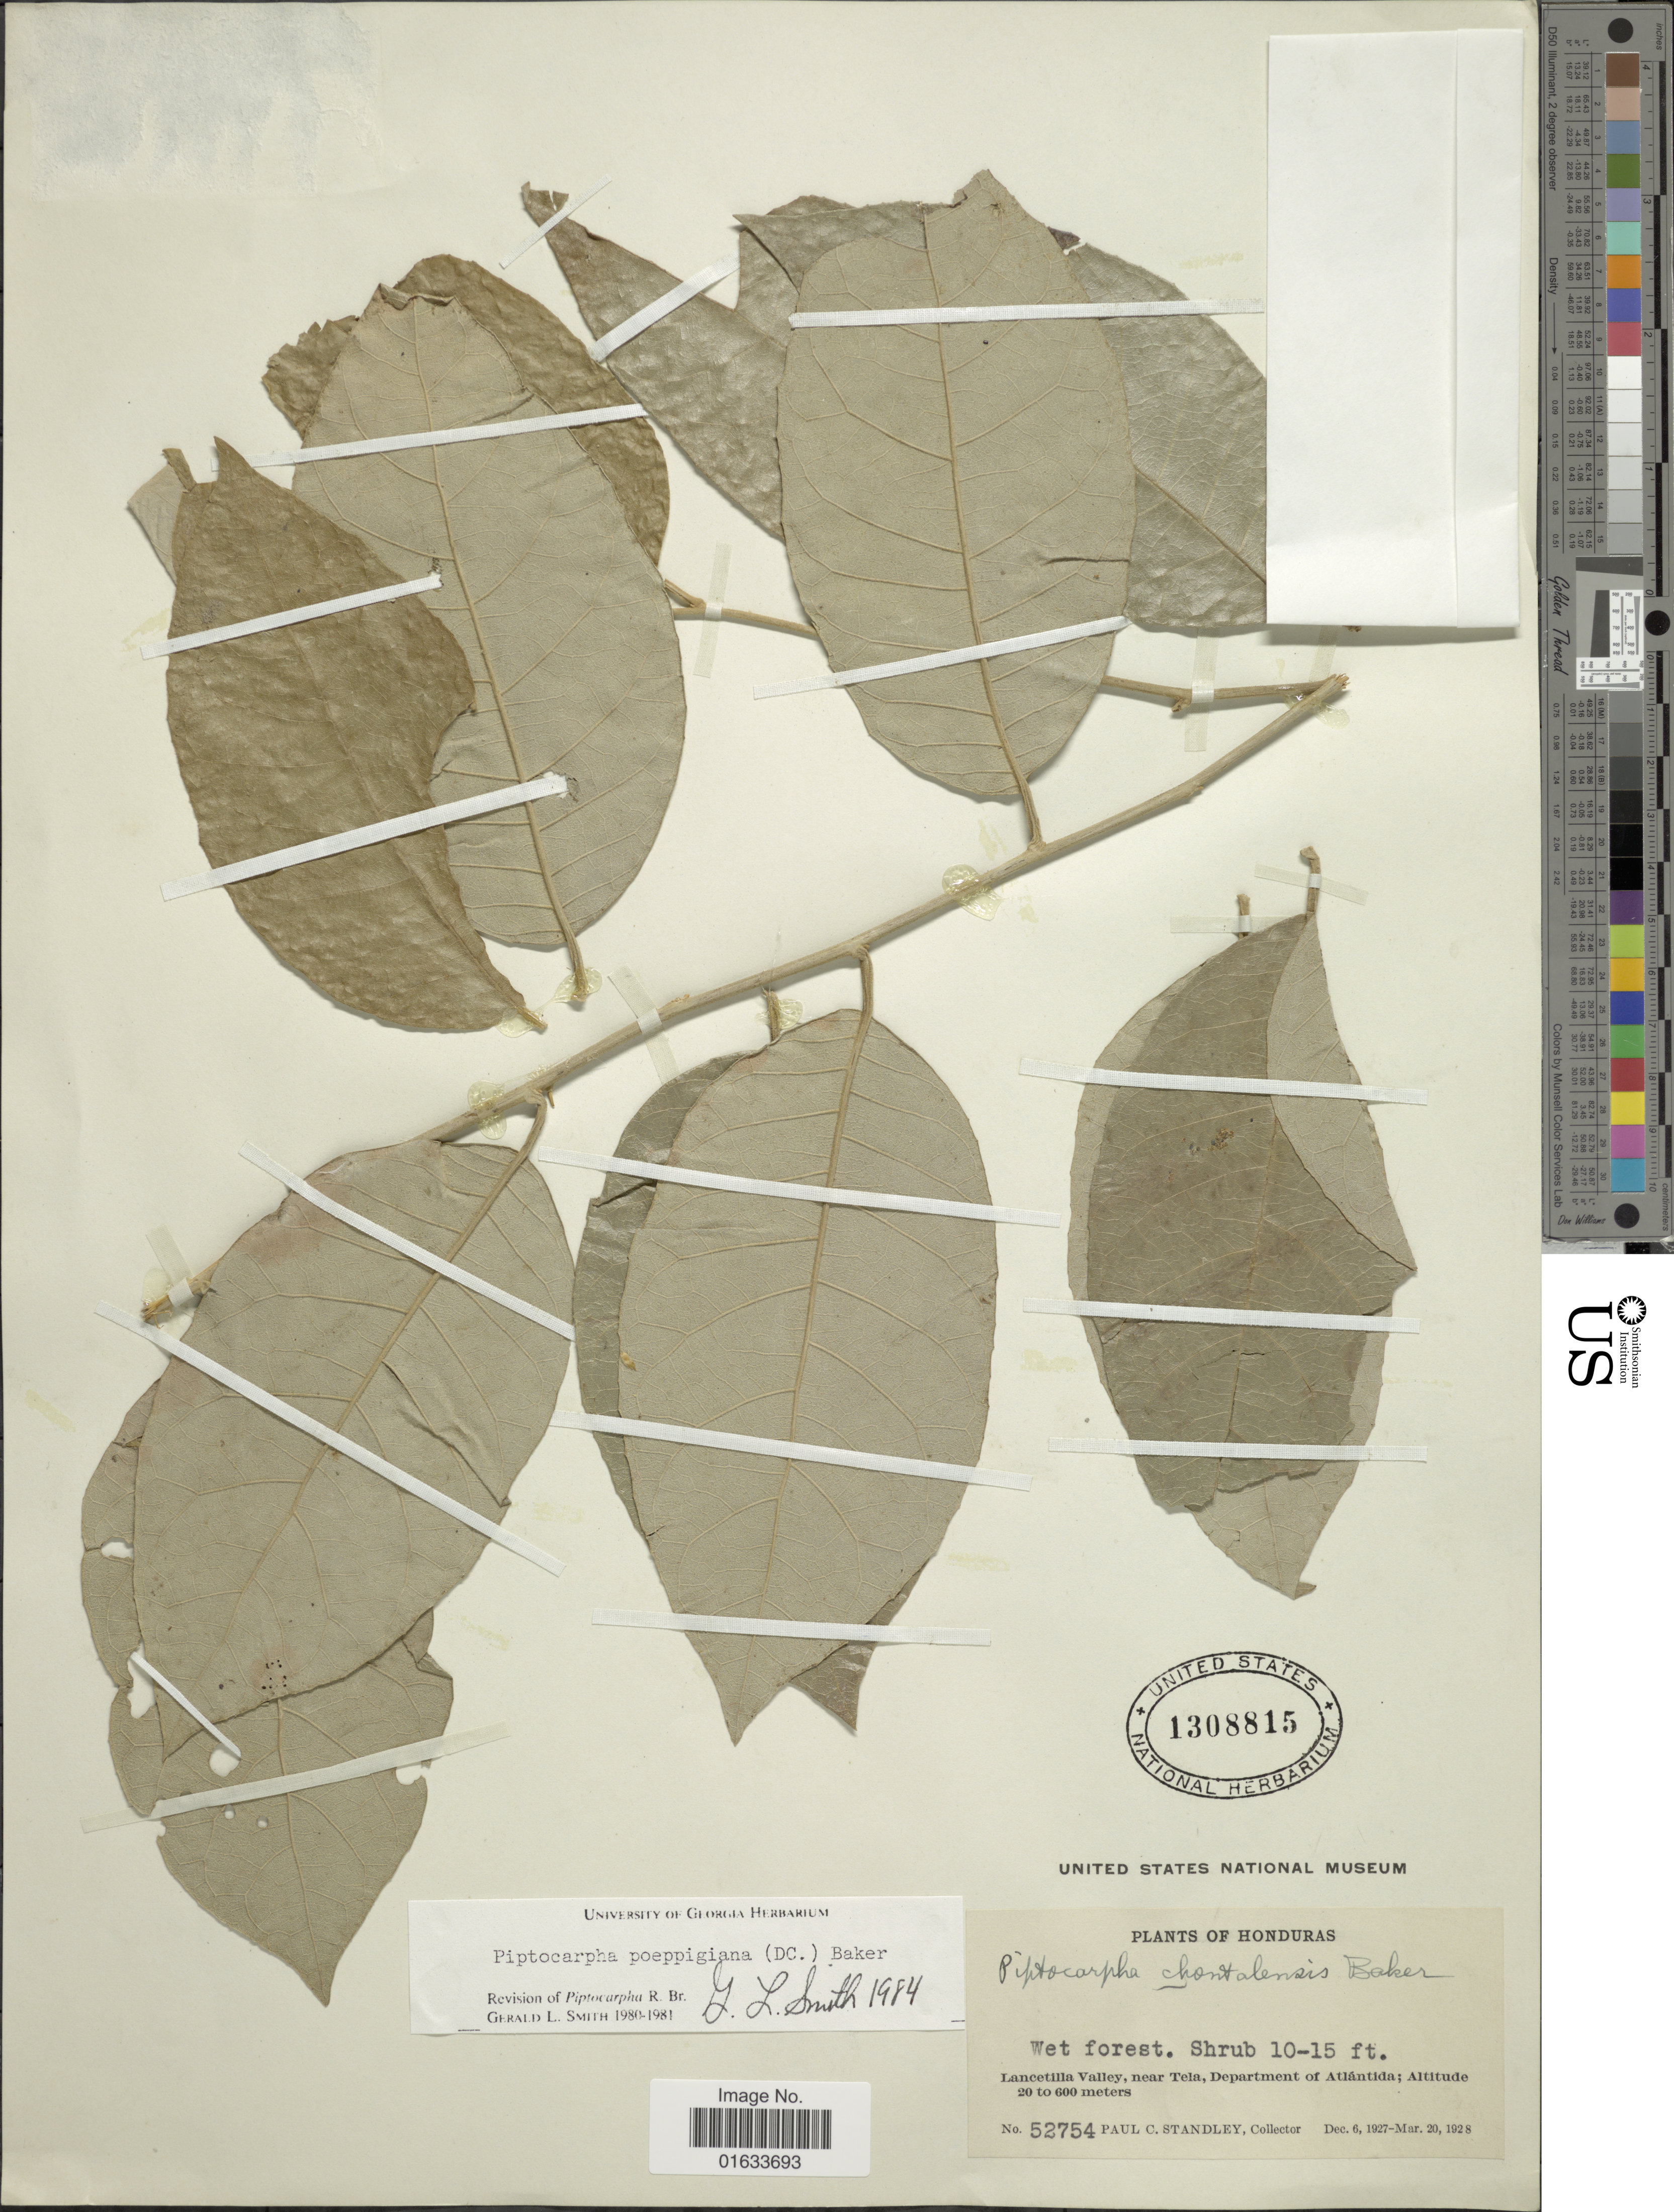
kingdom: Plantae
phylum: Tracheophyta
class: Magnoliopsida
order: Asterales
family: Asteraceae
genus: Piptocarpha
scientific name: Piptocarpha poeppigiana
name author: (DC.) Baker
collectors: P. C. Standley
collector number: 52754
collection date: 1927-12-06/1928-03-20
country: Honduras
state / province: Atlántida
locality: Lancetilla Valley, near Tela, Department of Atlántida.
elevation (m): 20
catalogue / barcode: US 1308815